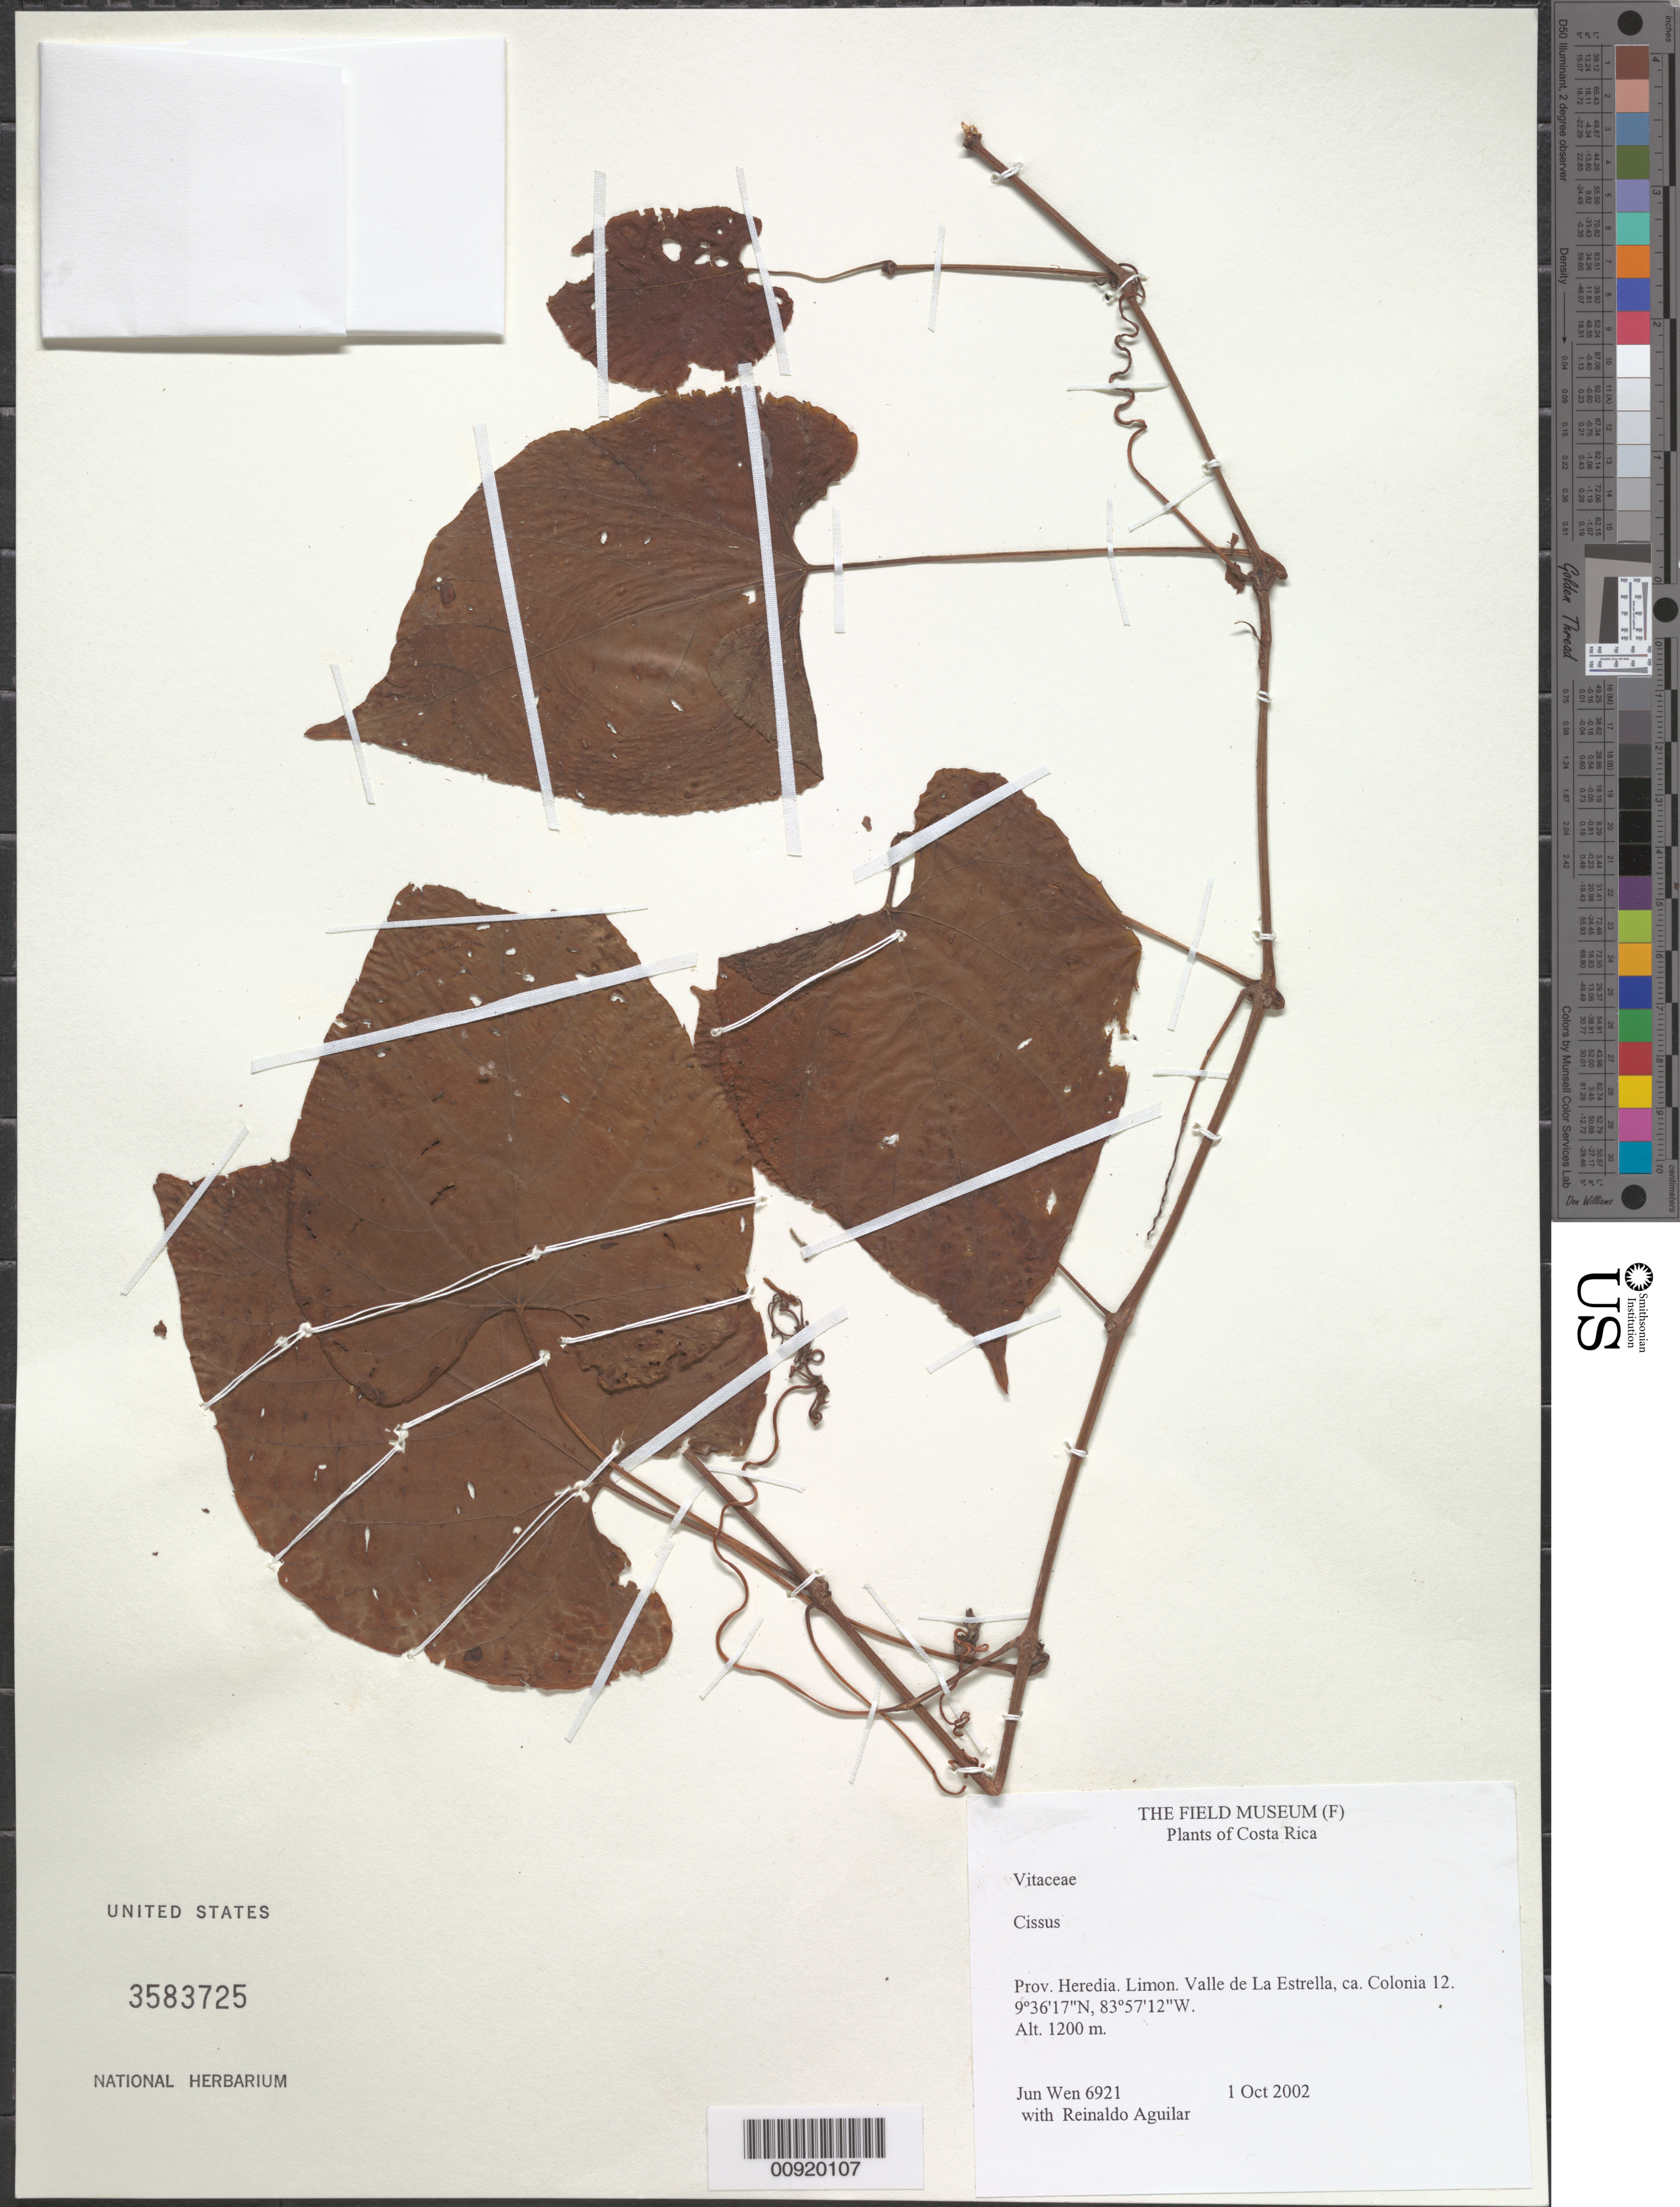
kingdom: Plantae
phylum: Tracheophyta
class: Magnoliopsida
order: Vitales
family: Vitaceae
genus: Cissus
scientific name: Cissus sp.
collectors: J. Wen & R. Aguilar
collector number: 6921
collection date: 2002-10-01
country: Costa Rica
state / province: Heredia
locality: Limon. Valle de La Estrella, ca. Colonia 12.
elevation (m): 1200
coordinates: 9 36 17 N, 83 57 12 W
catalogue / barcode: US 3583725